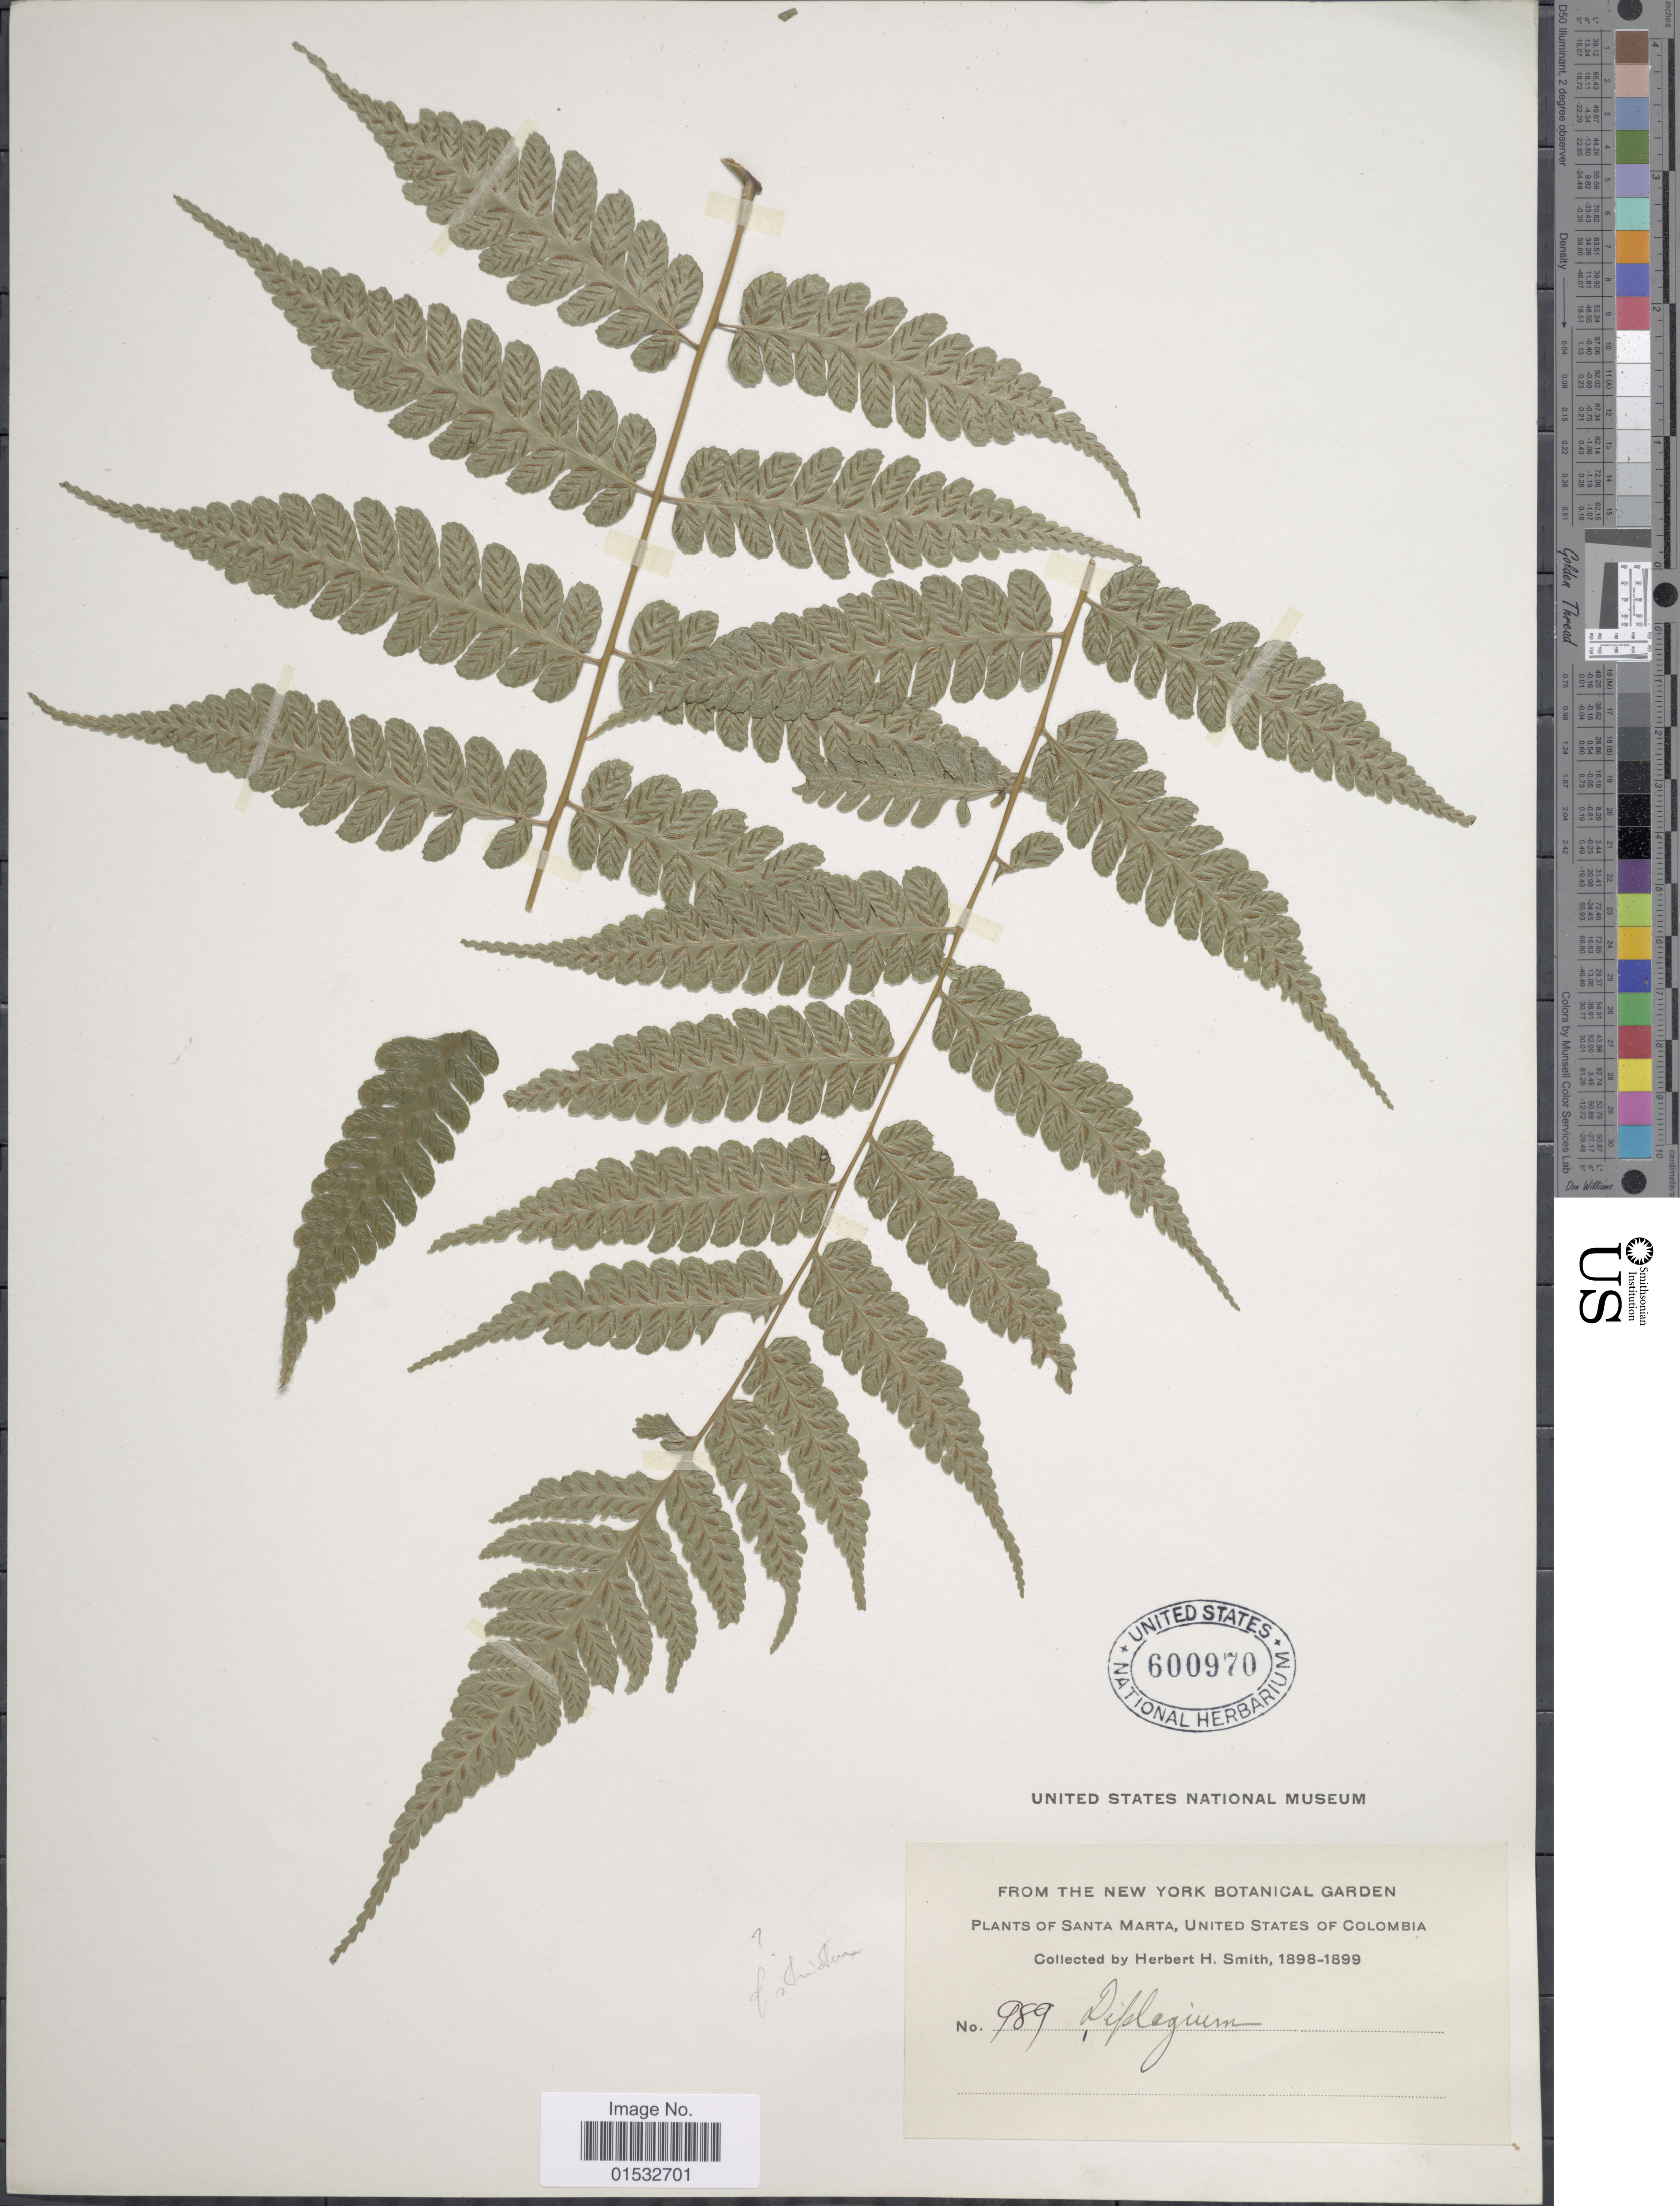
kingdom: Plantae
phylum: Tracheophyta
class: Polypodiopsida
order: Polypodiales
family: Athyriaceae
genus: Diplazium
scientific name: Diplazium angelopolitanum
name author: Rosenst.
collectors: Herbert H. Smith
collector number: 989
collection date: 1898/1899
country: Colombia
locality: Santa Marta, United States of Colombia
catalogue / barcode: US 600970